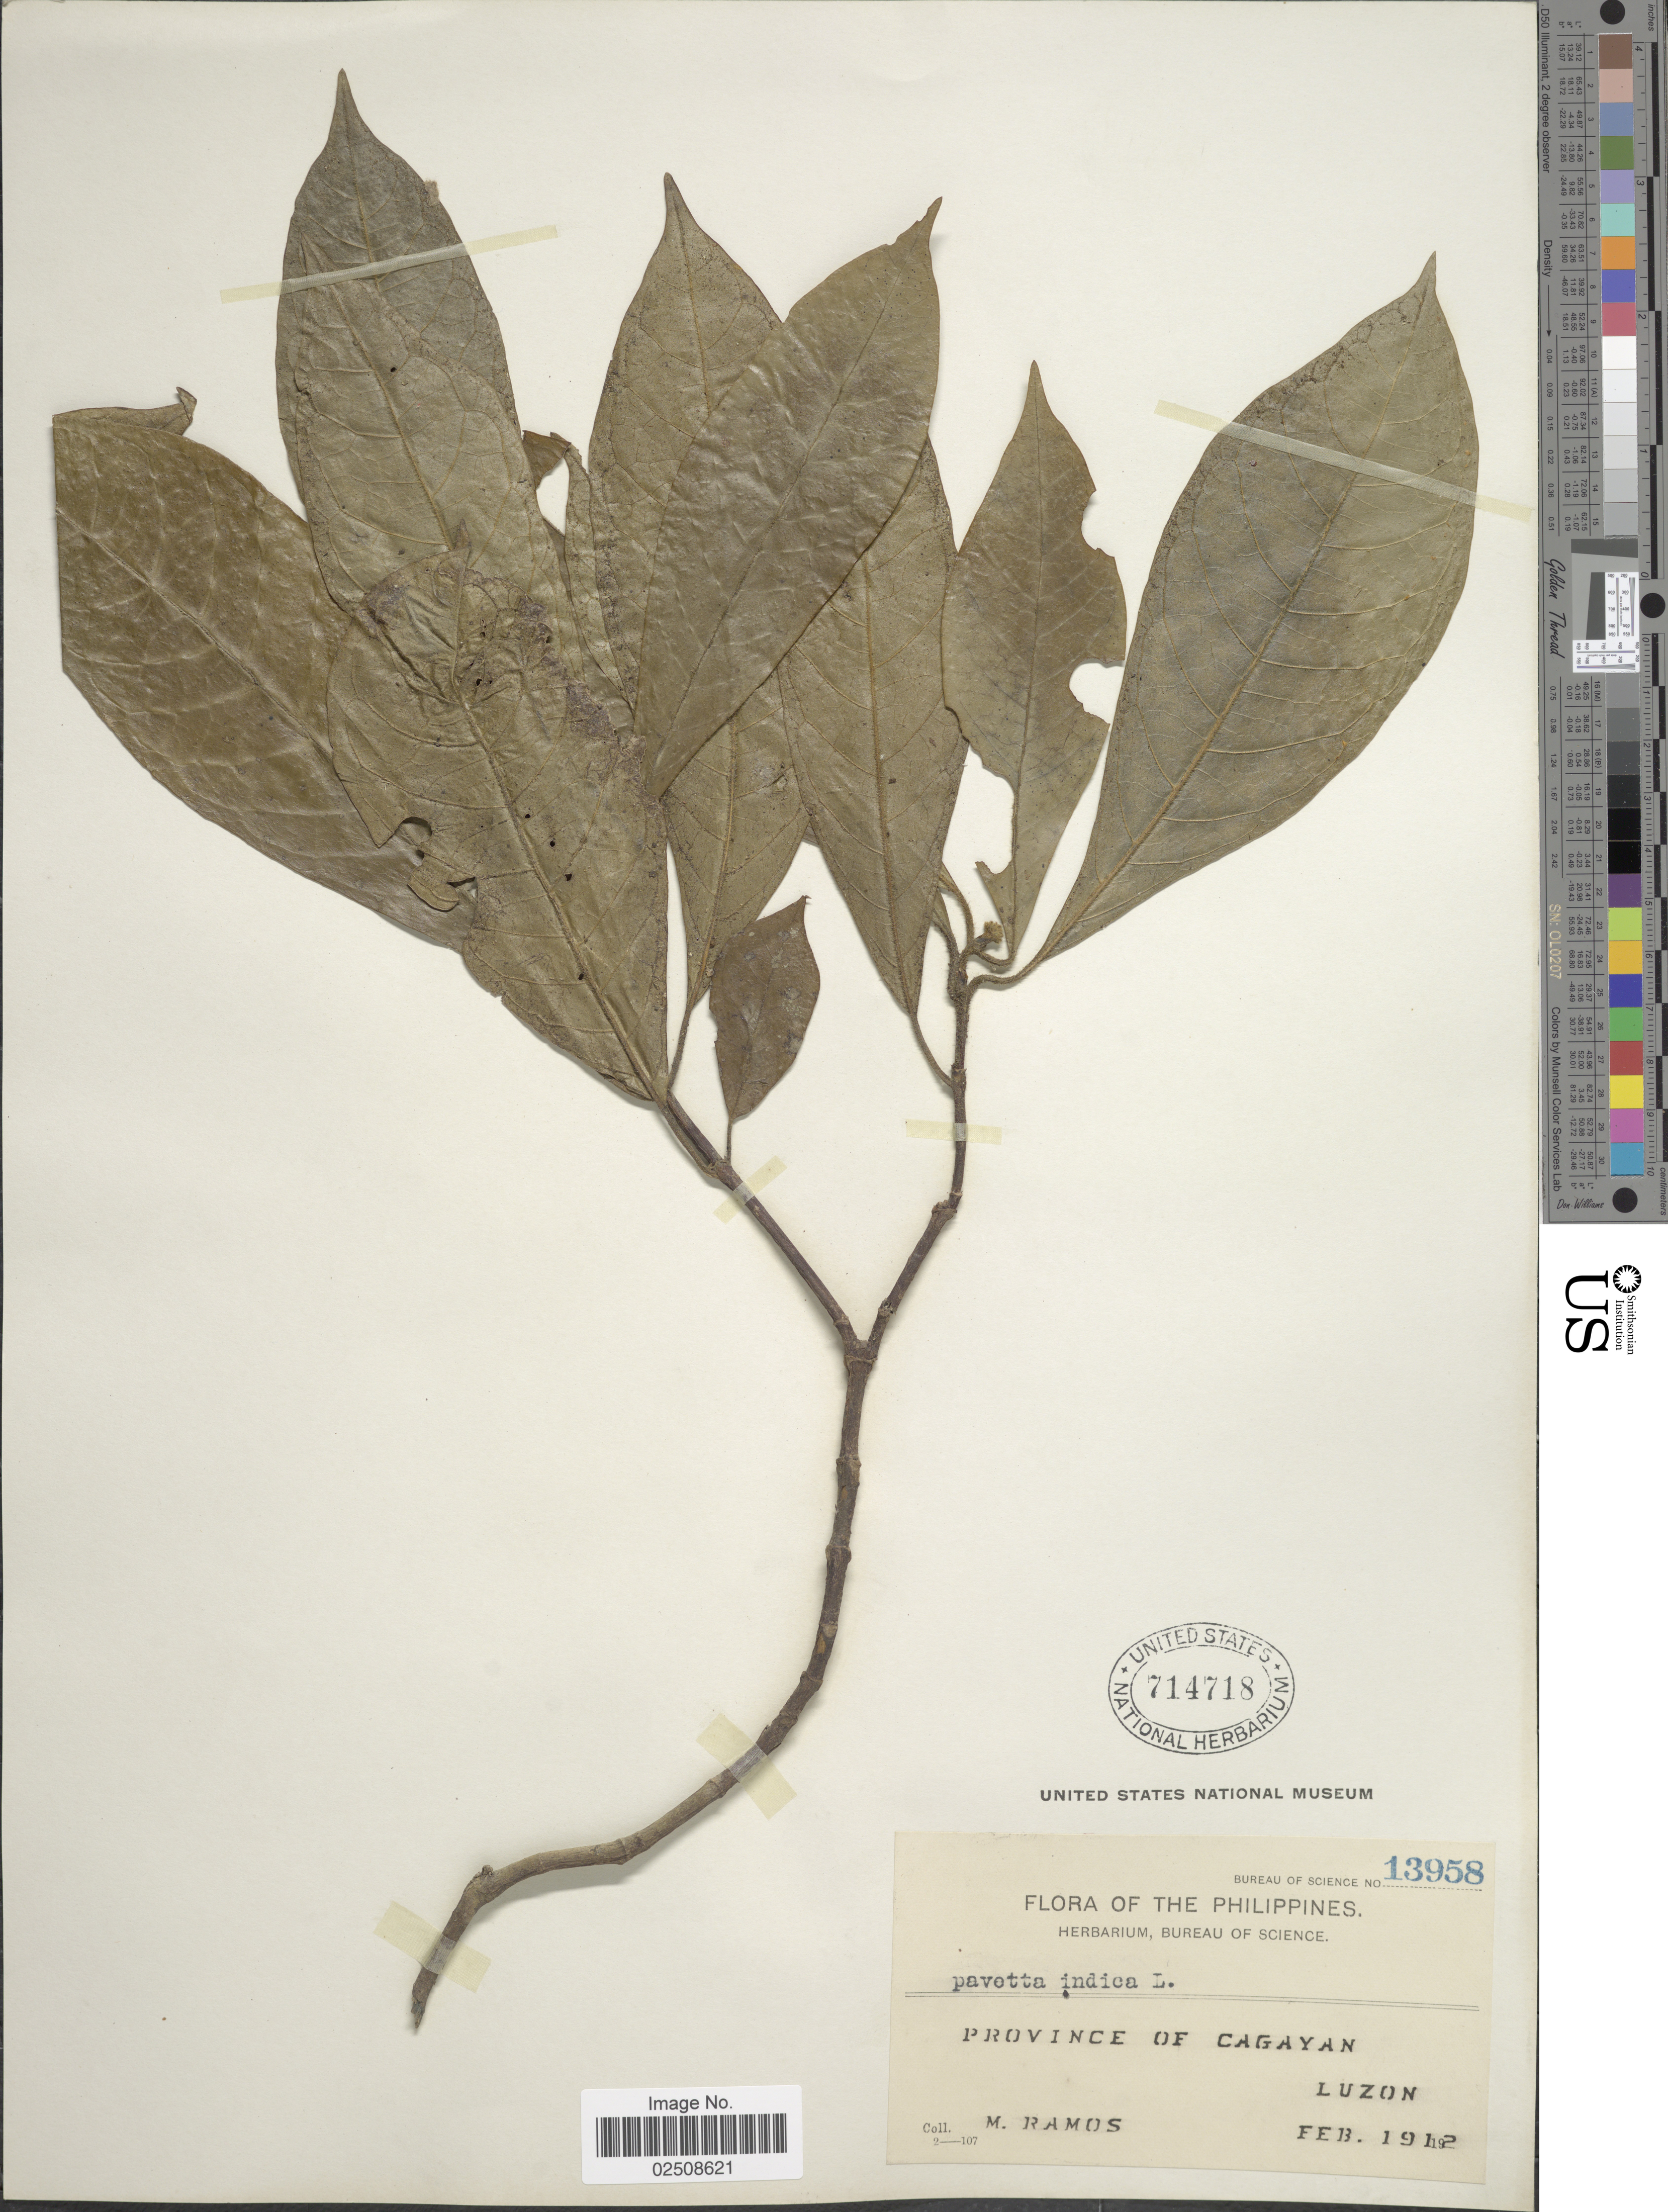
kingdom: Plantae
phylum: Tracheophyta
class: Magnoliopsida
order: Gentianales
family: Rubiaceae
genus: Pavetta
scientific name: Pavetta indica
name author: L.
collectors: M. Ramos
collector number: Bureau of Science 13958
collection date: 1912-02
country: Philippines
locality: Province of Cagayan, Luzon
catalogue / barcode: US 714718